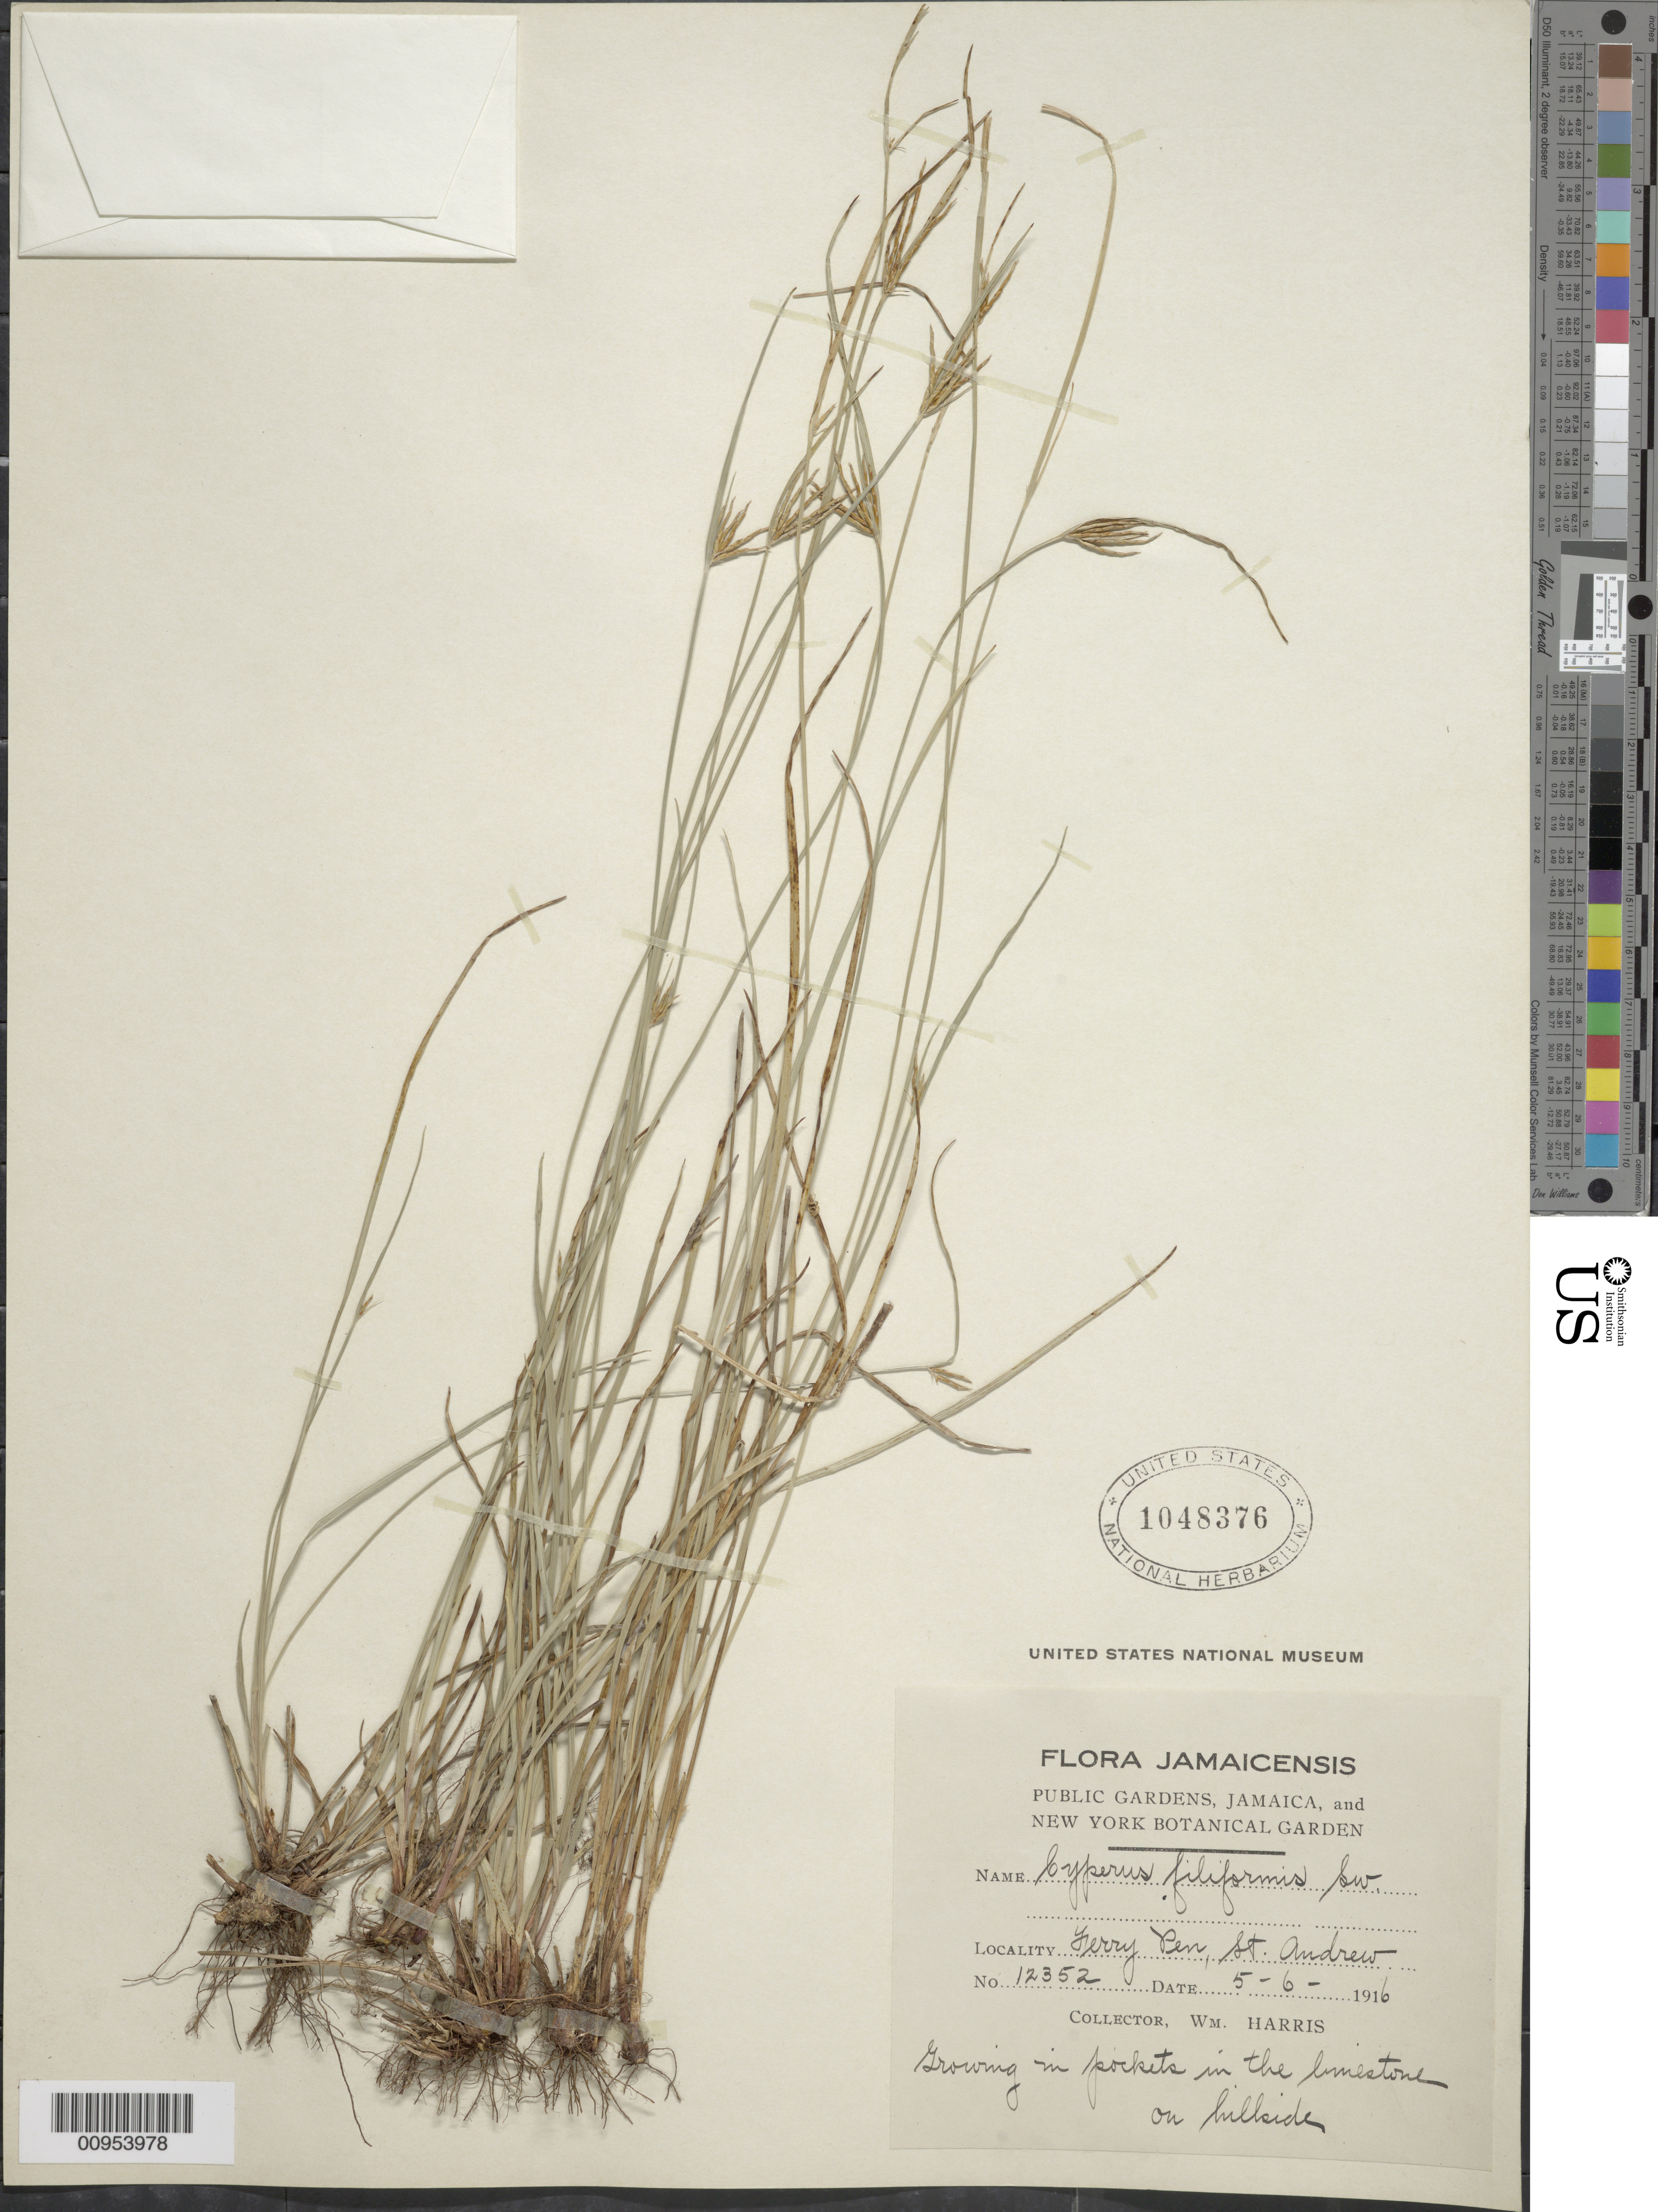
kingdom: Plantae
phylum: Tracheophyta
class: Liliopsida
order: Poales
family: Cyperaceae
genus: Cyperus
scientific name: Cyperus filiformis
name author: Sw.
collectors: W. H. Harris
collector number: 12352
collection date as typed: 05 Jun 1916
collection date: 1916-06-05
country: Jamaica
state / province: Saint Andrew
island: Jamaica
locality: Ferry Pen, hillside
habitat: Growing in pockets in the limestone on hillside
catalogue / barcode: US 1048376